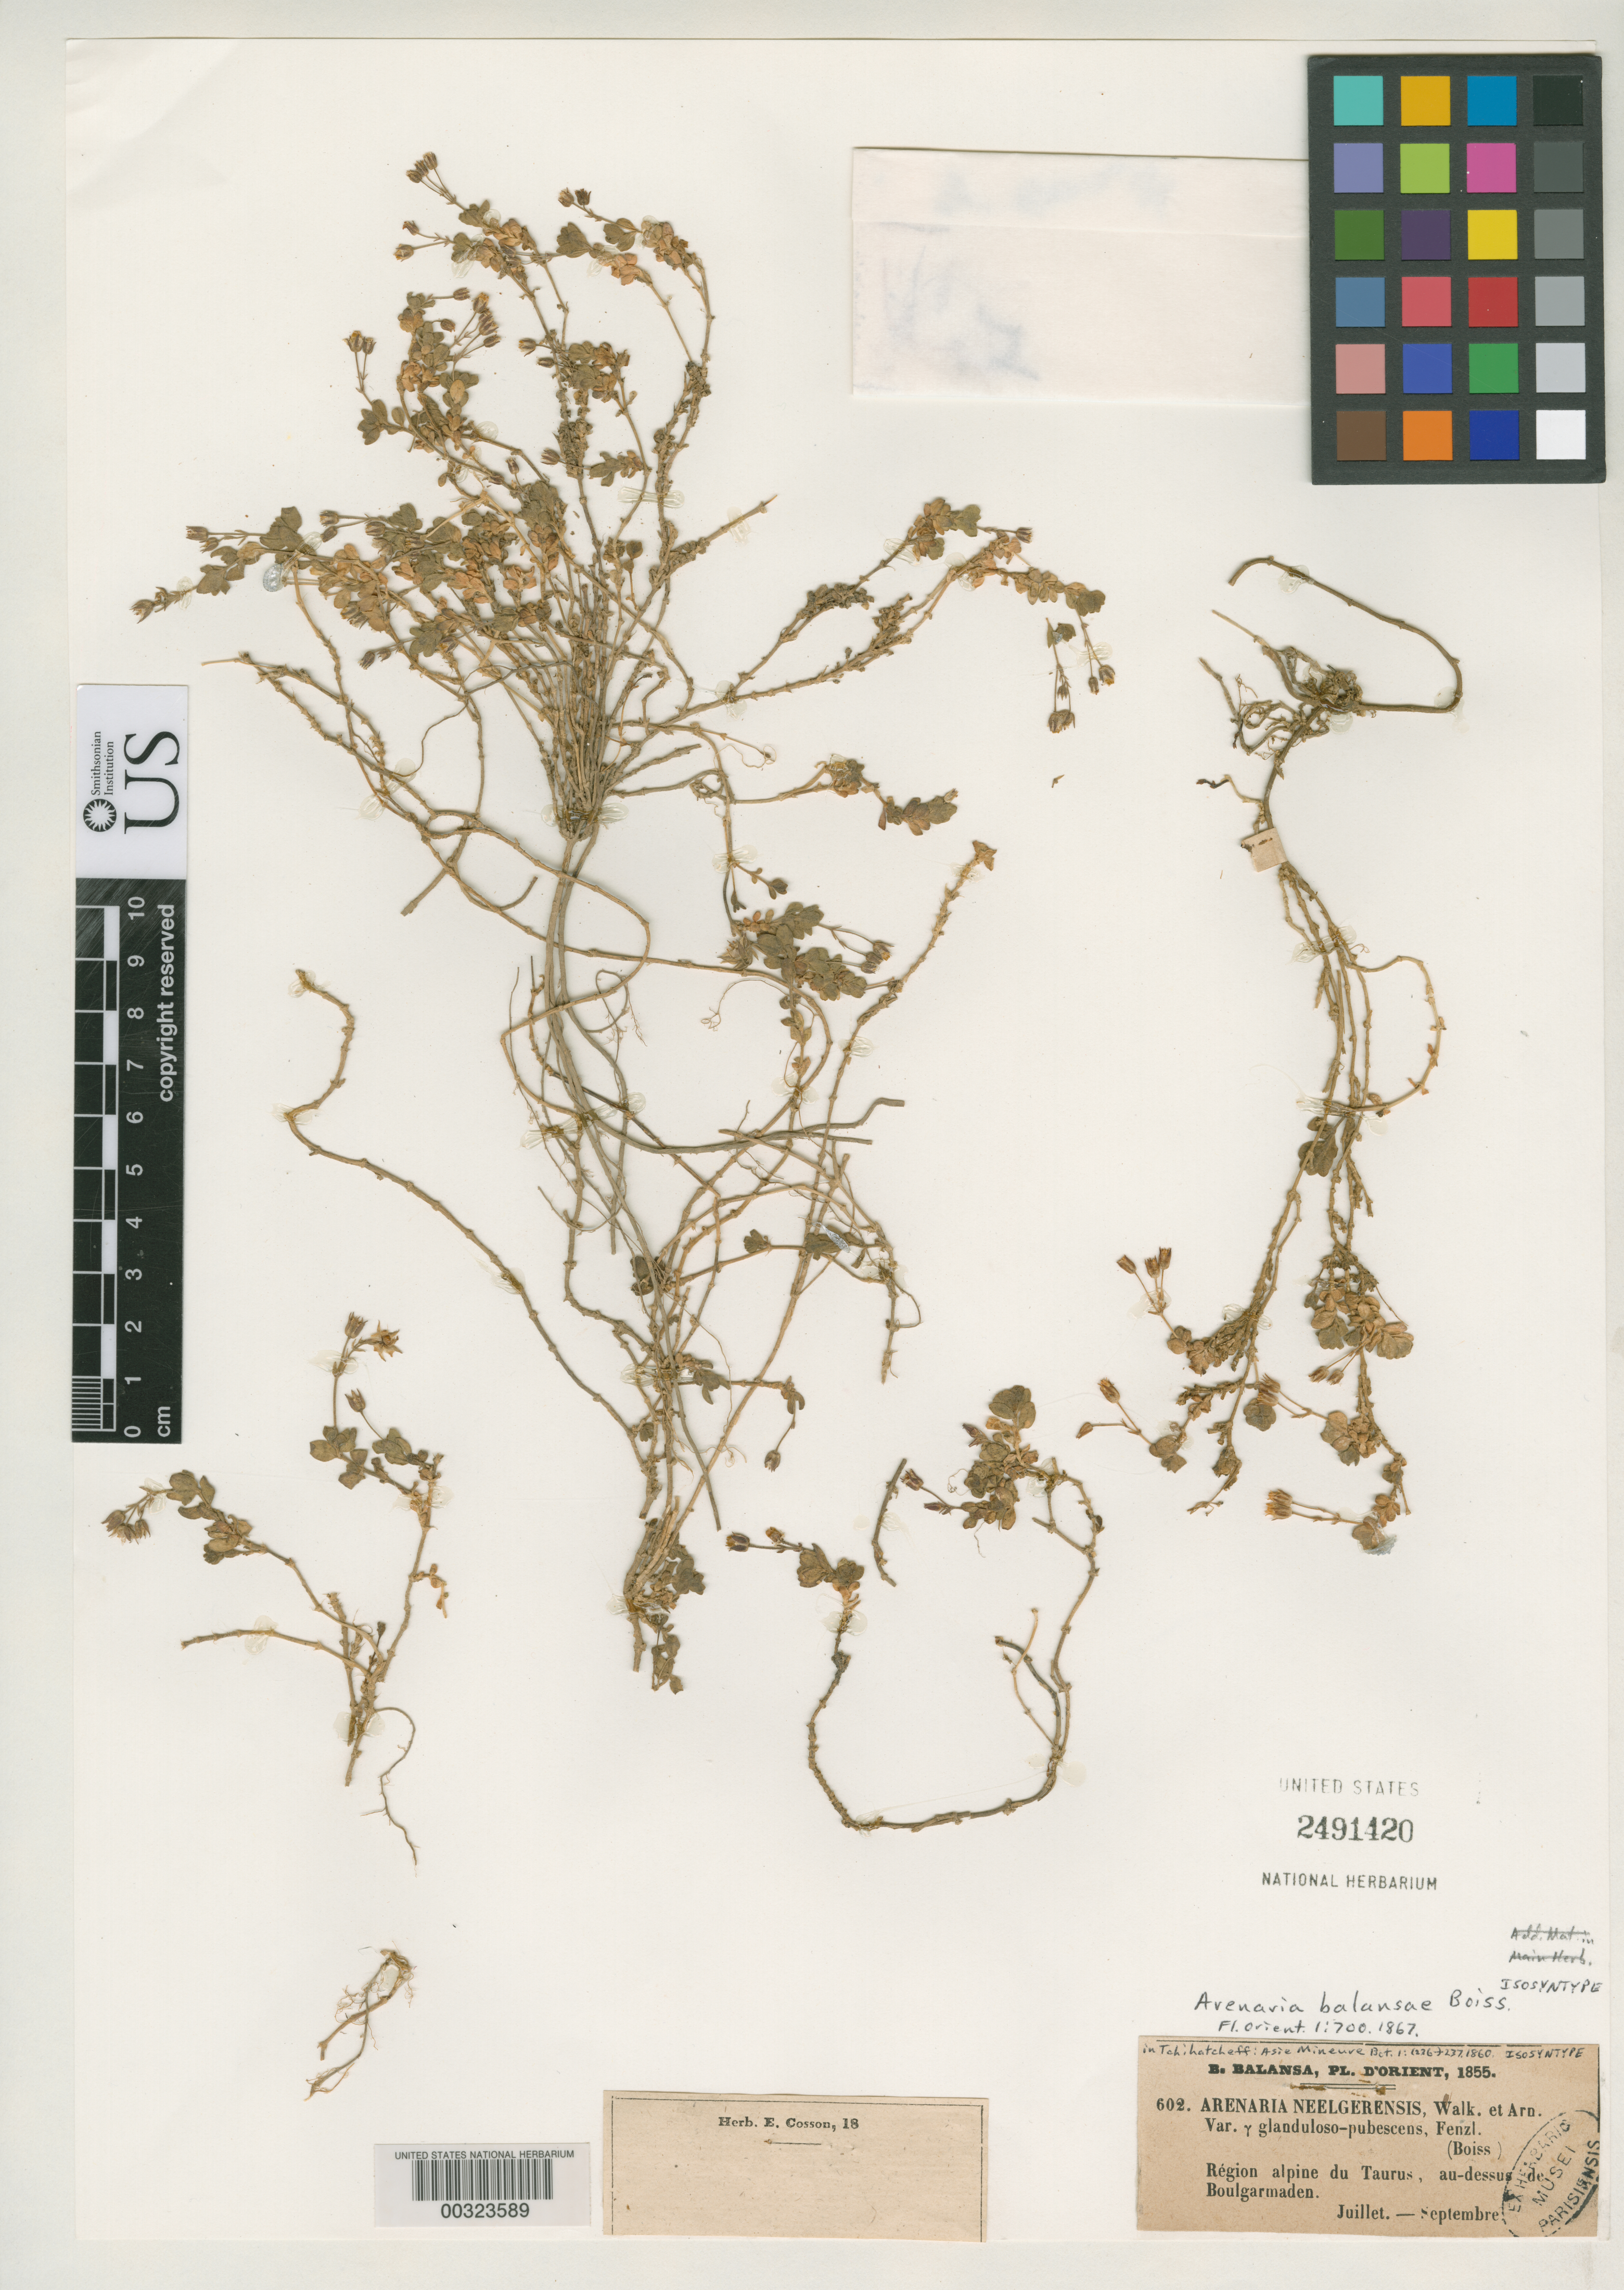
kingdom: Plantae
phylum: Tracheophyta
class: Magnoliopsida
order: Caryophyllales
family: Caryophyllaceae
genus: Arenaria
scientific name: Arenaria balansae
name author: Boiss.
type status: Isosyntype; Isolectotype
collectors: B. Balansa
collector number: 602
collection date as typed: Jul 1855 to -- Sep 1855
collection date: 1855-07/1855-09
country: Turkey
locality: Région alpine du Taurus, au-dessus de Boulgarmaden.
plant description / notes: Fl. Turkey (2: 22, 1967) cites lectotype collection "region alpine du Taurus au-dessus de Boulgar-maaden, vii-ix 1852, Balansa 602".; Also a type of Arenaria neelgherensis var. glanduloso-pubescens Fenzl.; Also a type of Arenaria balansae Boiss.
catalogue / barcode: US 2491420